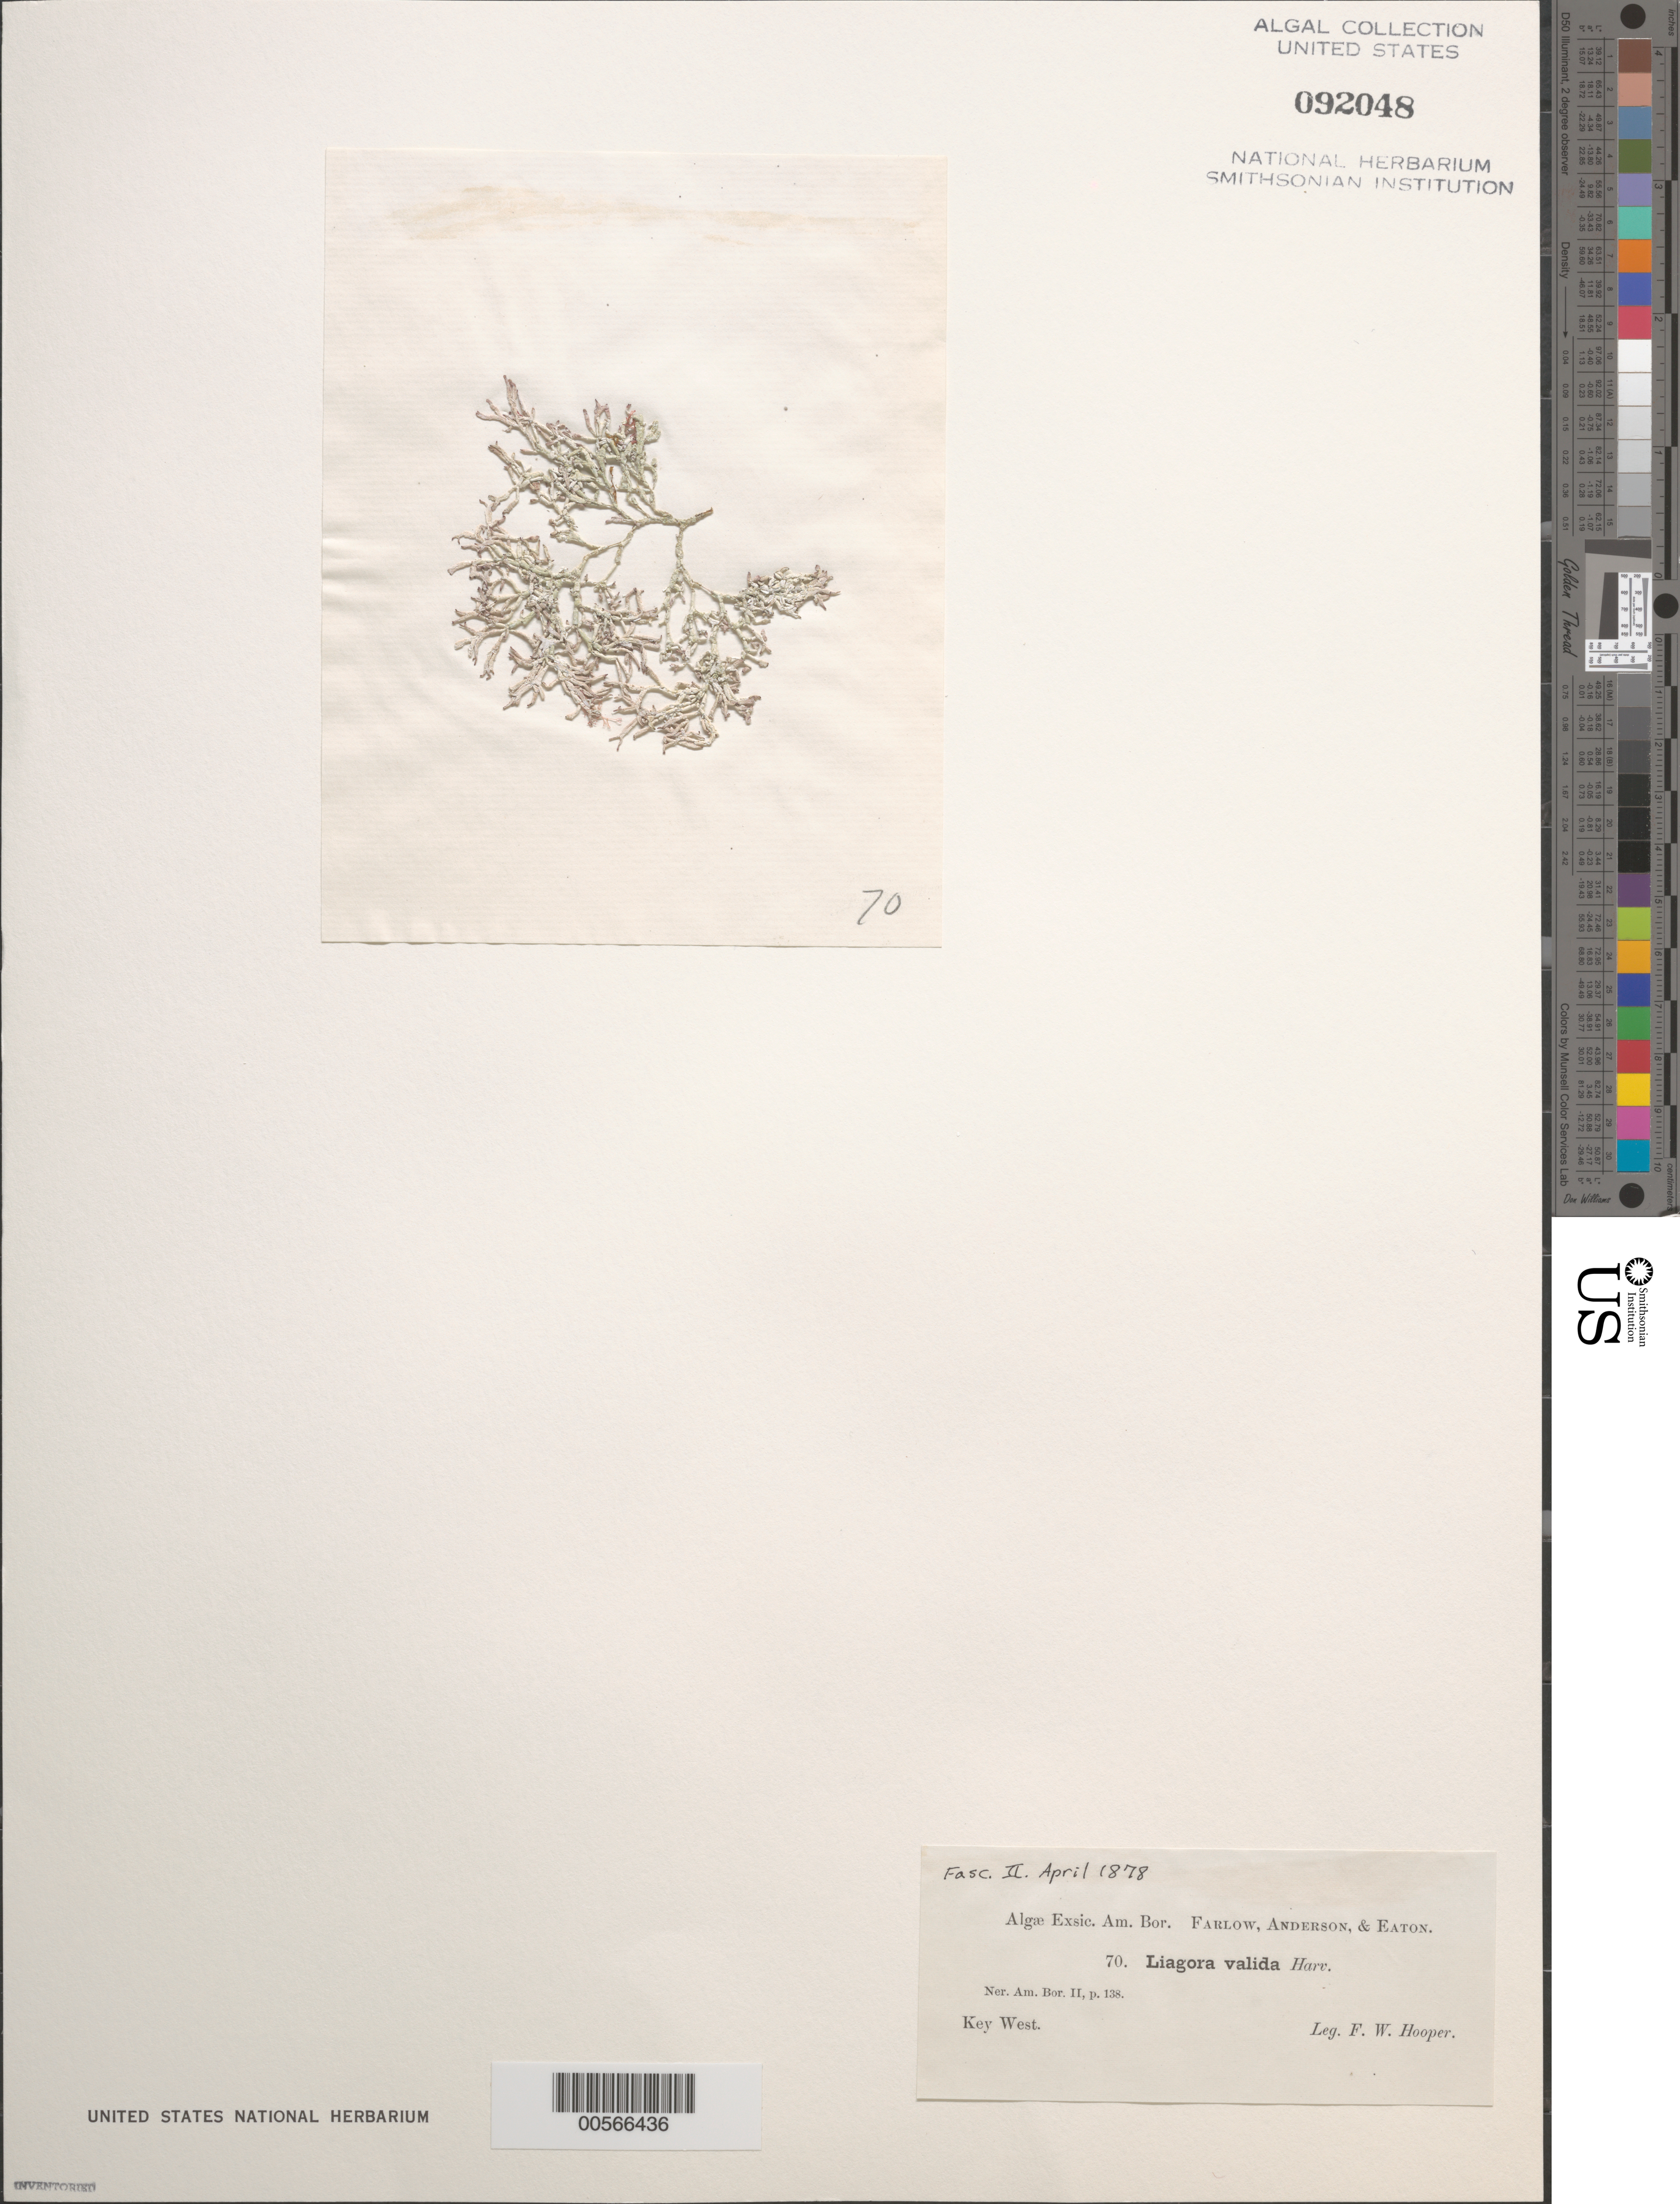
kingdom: Plantae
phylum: Rhodophyta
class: Florideophyceae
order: Nemaliales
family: Liagoraceae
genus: Titanophycus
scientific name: Titanophycus validus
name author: (Harv.) Huisman et al.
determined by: Algae name updating Project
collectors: F. Hooper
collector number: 70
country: United States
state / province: Florida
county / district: Monroe County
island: Key West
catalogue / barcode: US 92048